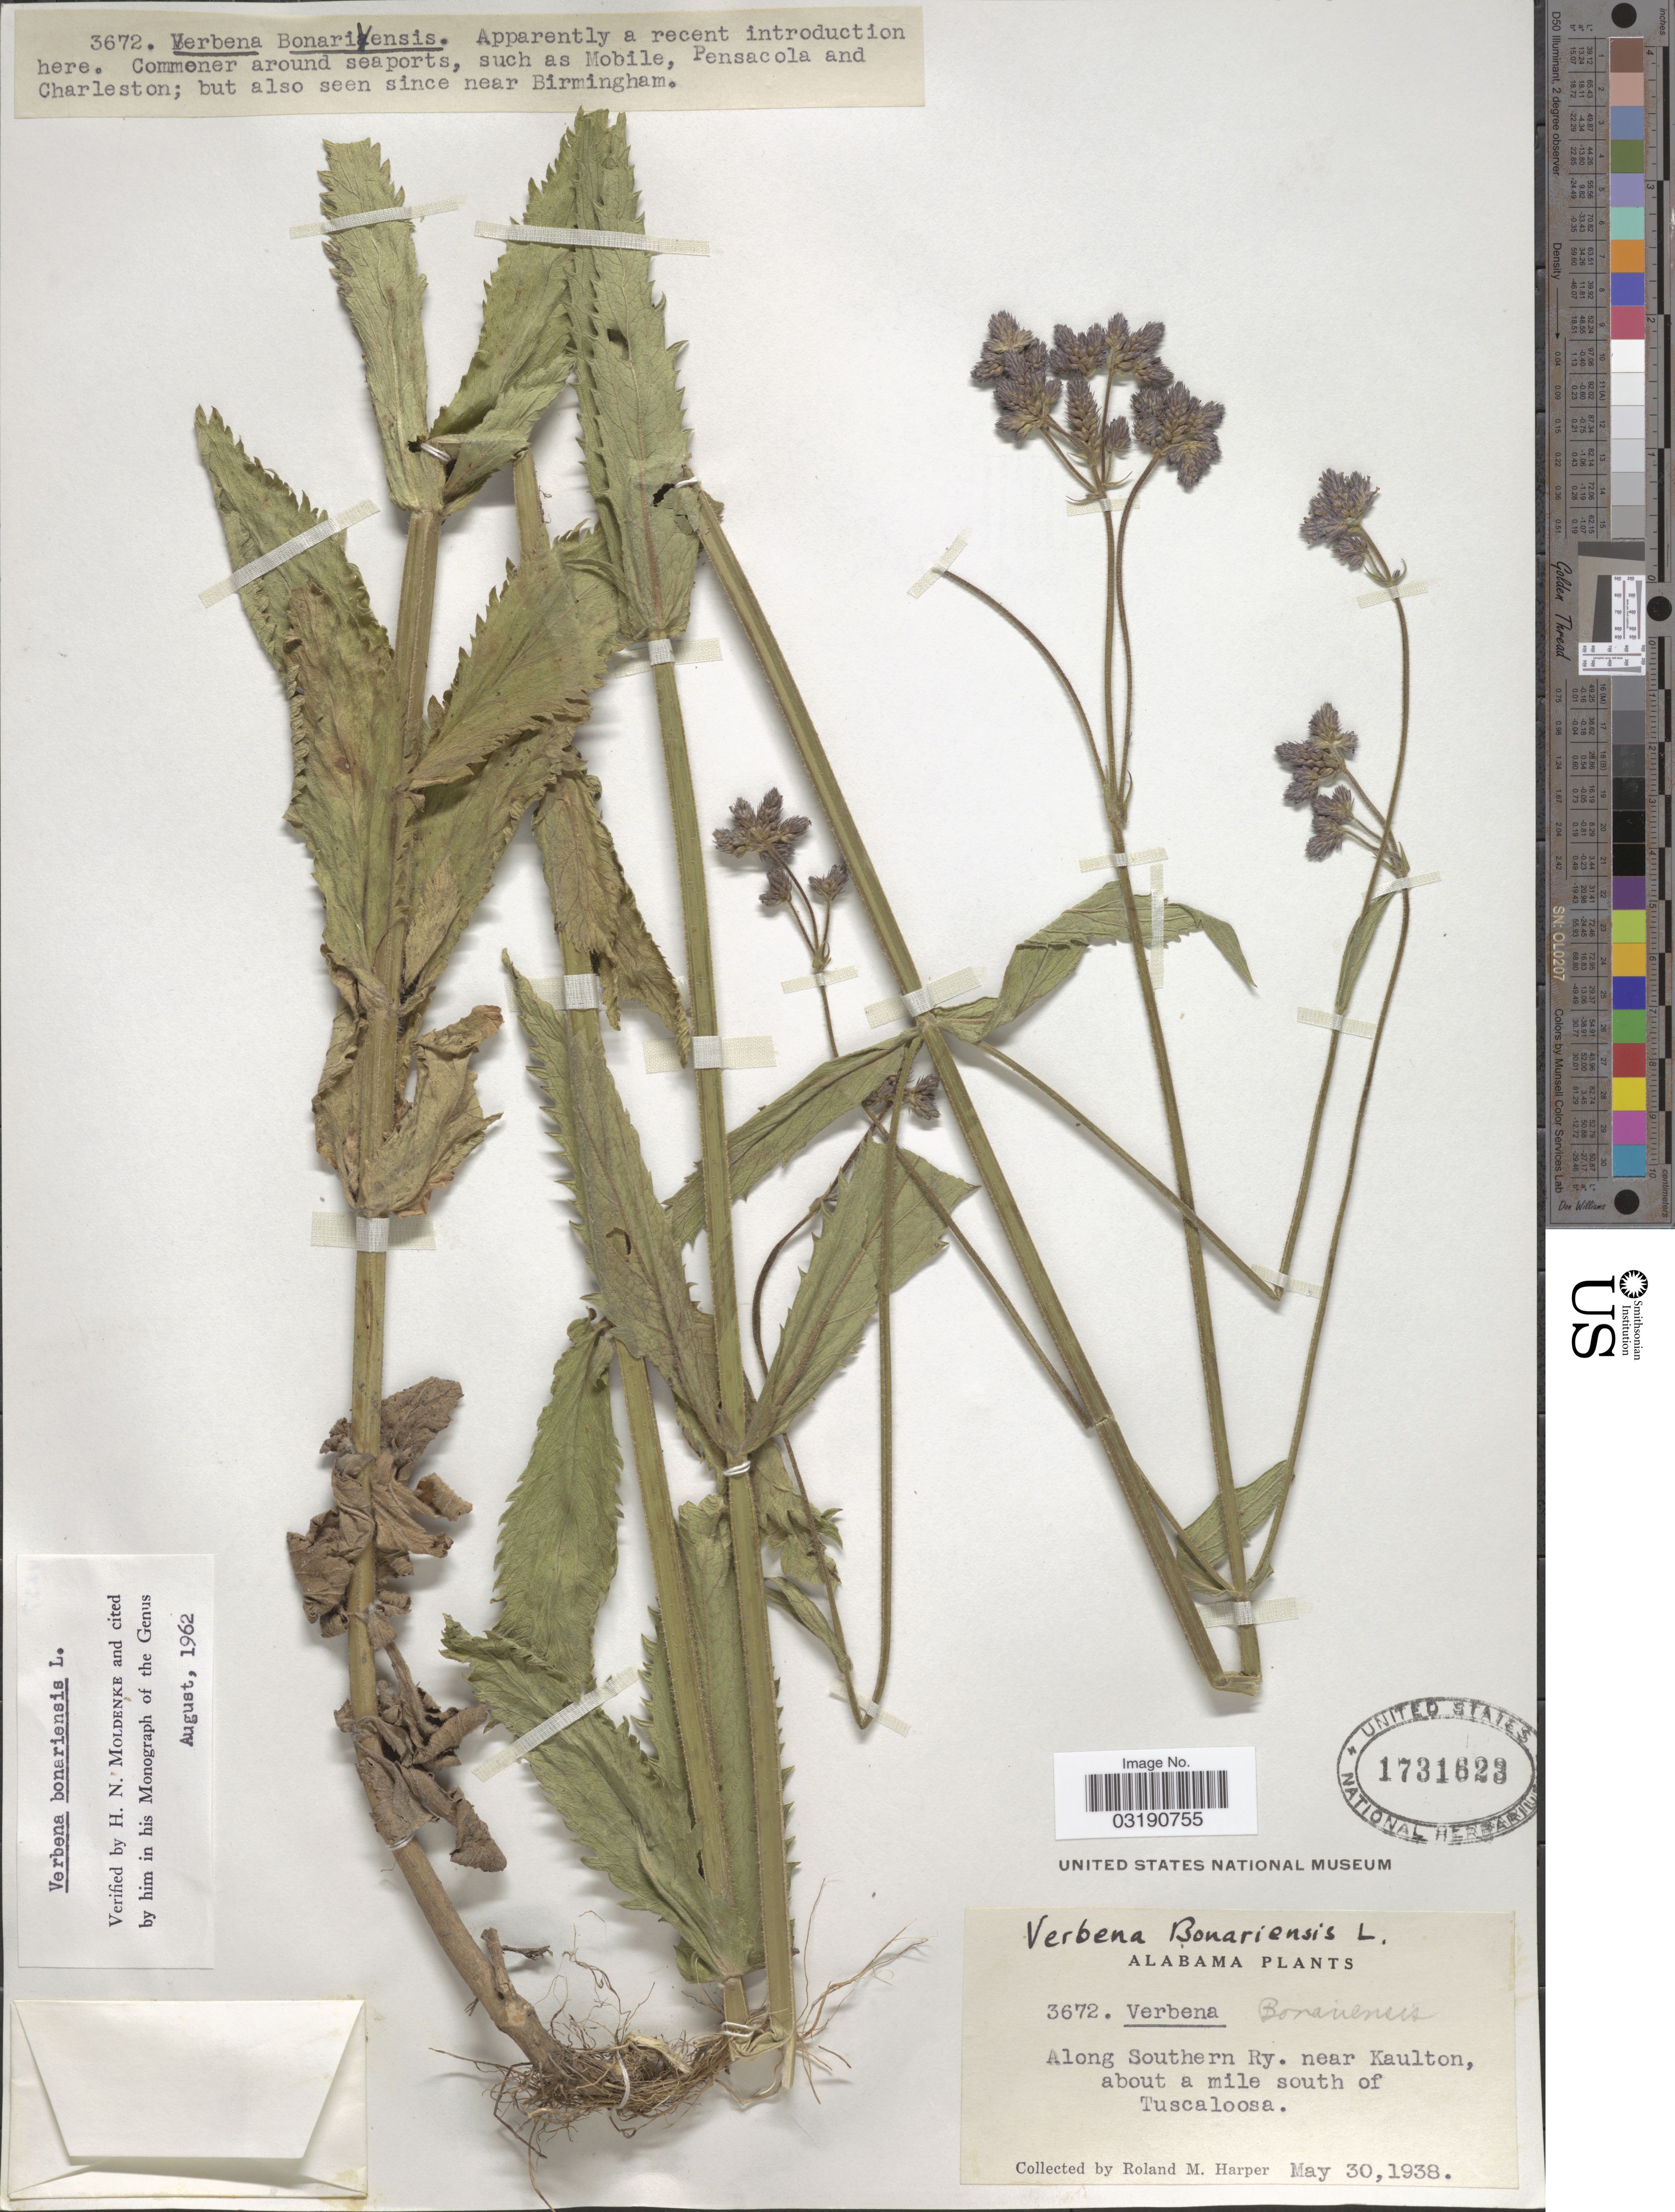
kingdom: Plantae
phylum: Tracheophyta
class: Magnoliopsida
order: Lamiales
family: Verbenaceae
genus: Verbena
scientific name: Verbena bonariensis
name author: L.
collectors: R. M. Harper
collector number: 3672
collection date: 1938-05-30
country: United States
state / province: Alabama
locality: Along Southern Ry. near Kaulton, about a mile south of Tuscaloosa.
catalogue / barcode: US 1731623